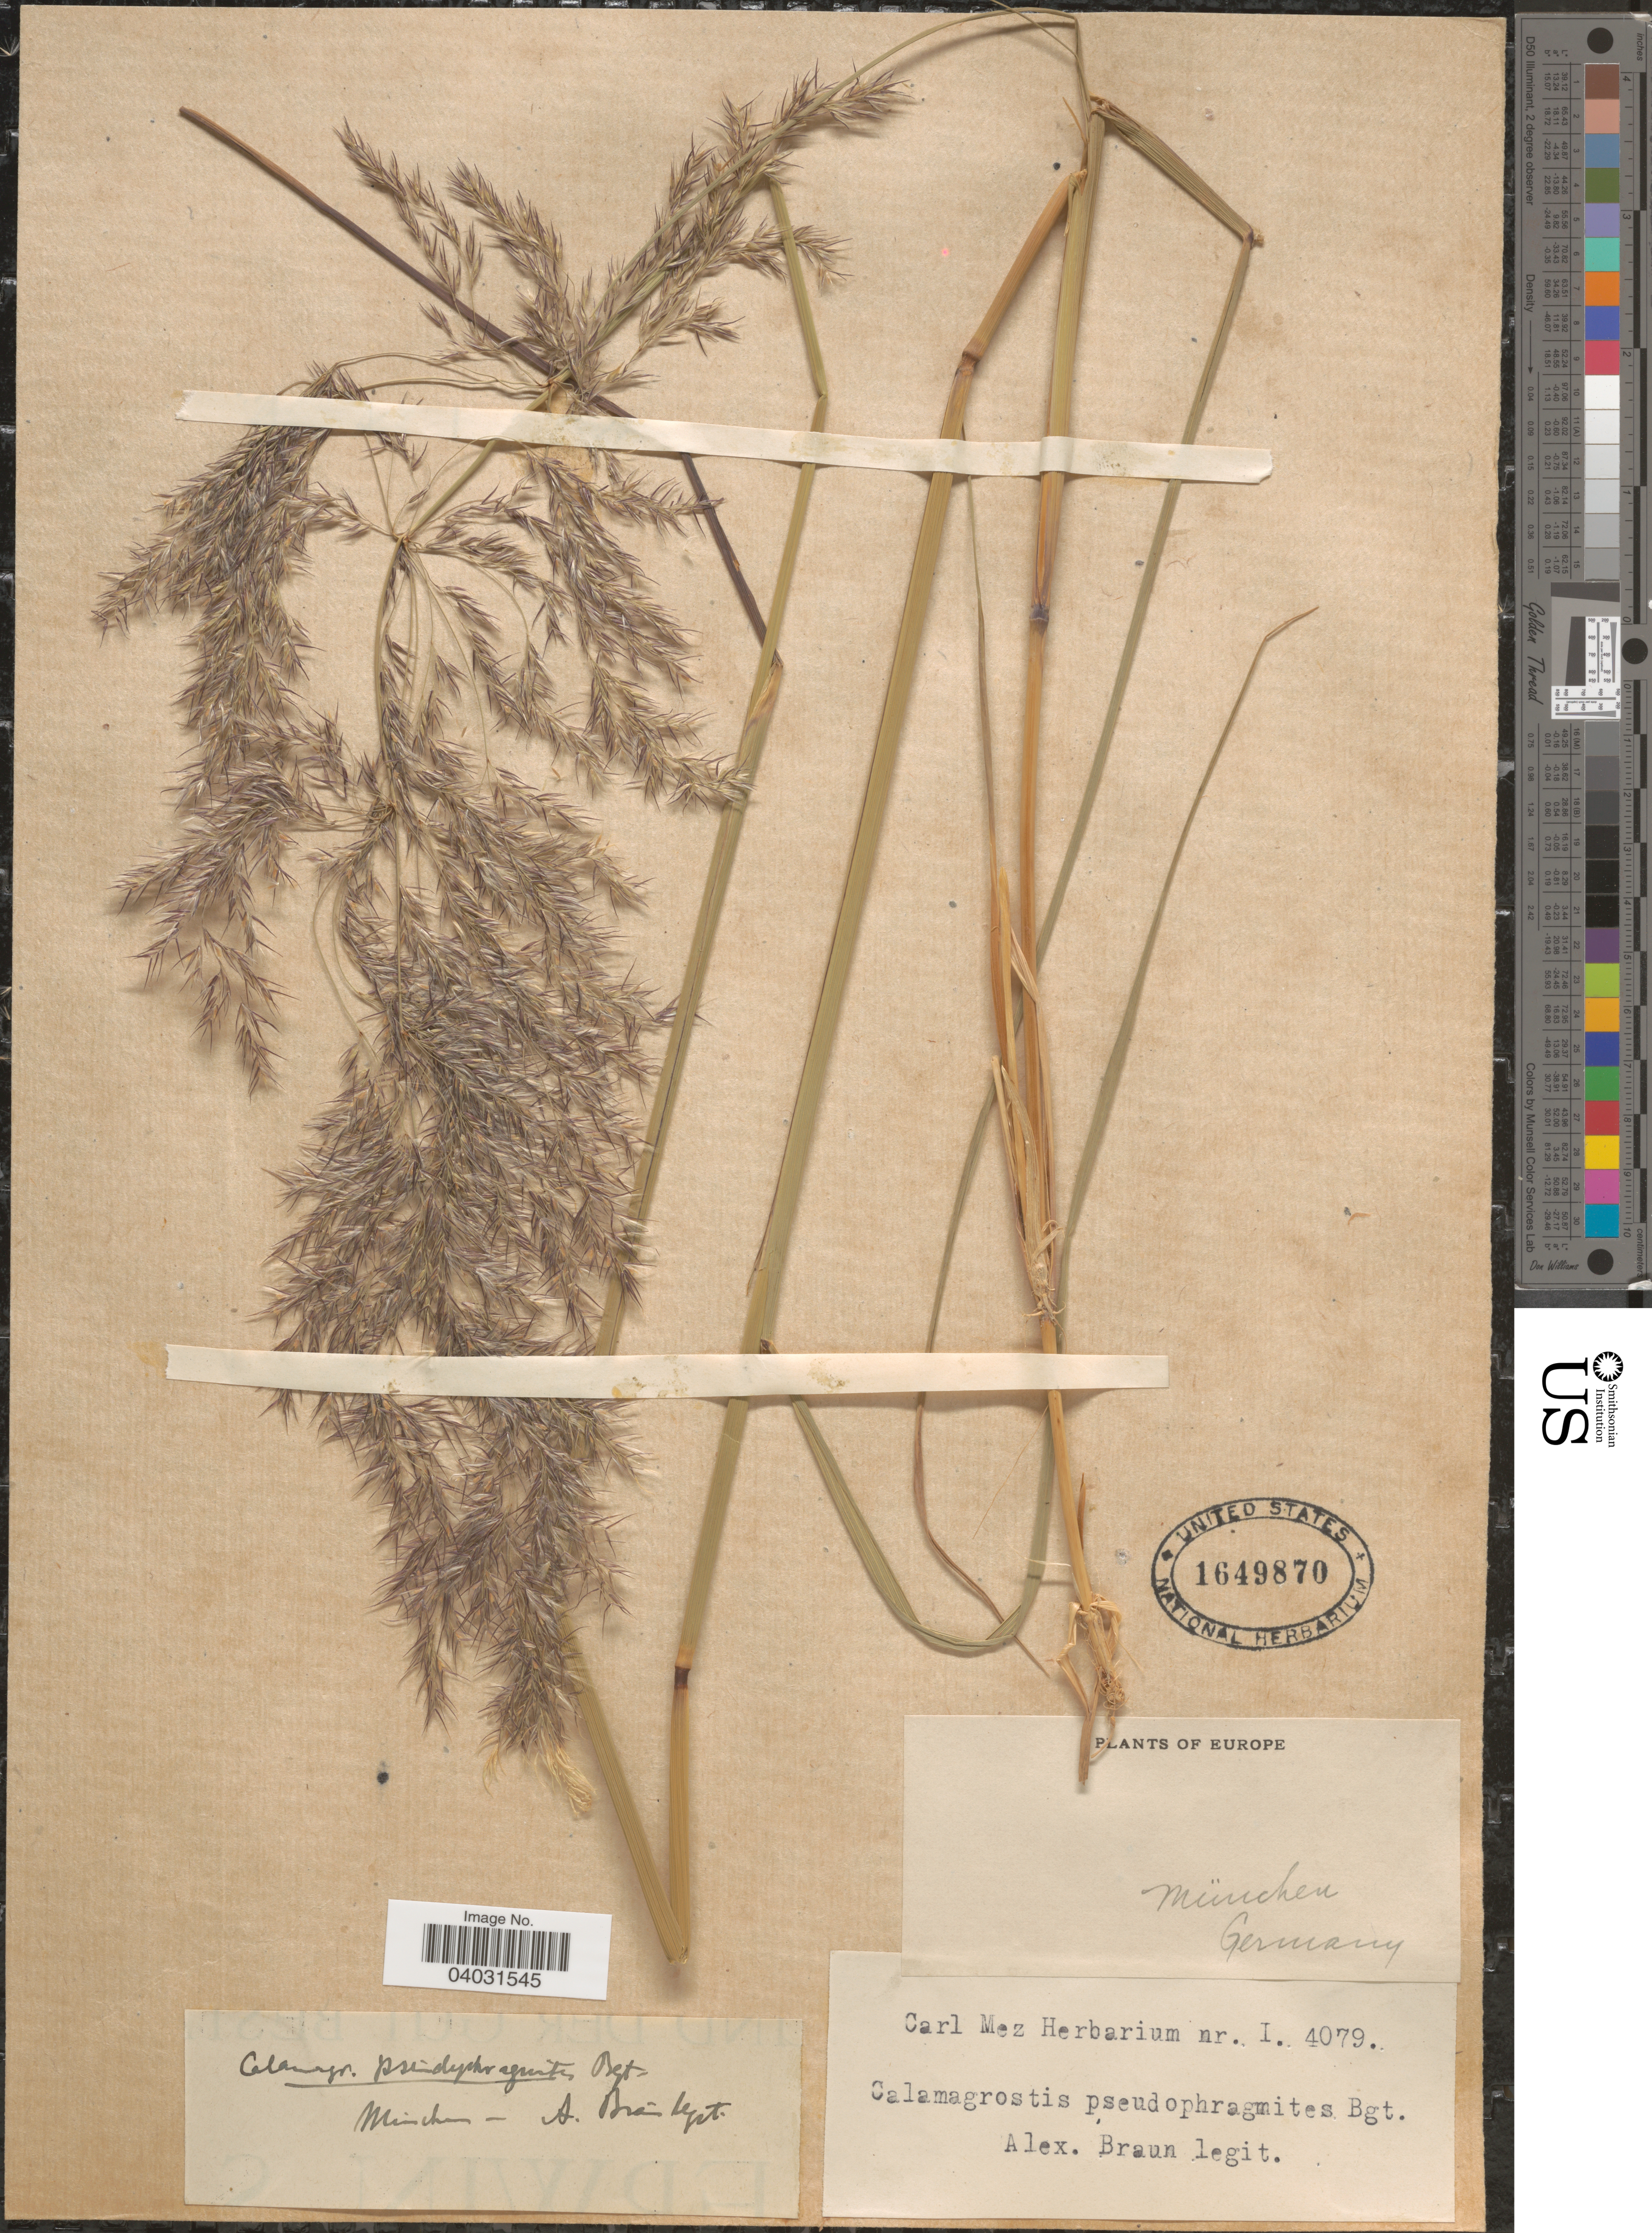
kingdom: Plantae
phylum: Tracheophyta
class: Liliopsida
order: Poales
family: Poaceae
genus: Calamagrostis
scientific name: Calamagrostis pseudophragmites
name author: (Haller f.) Koeler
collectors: A. Braun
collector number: I 4079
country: Germany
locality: München.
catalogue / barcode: US 1649870